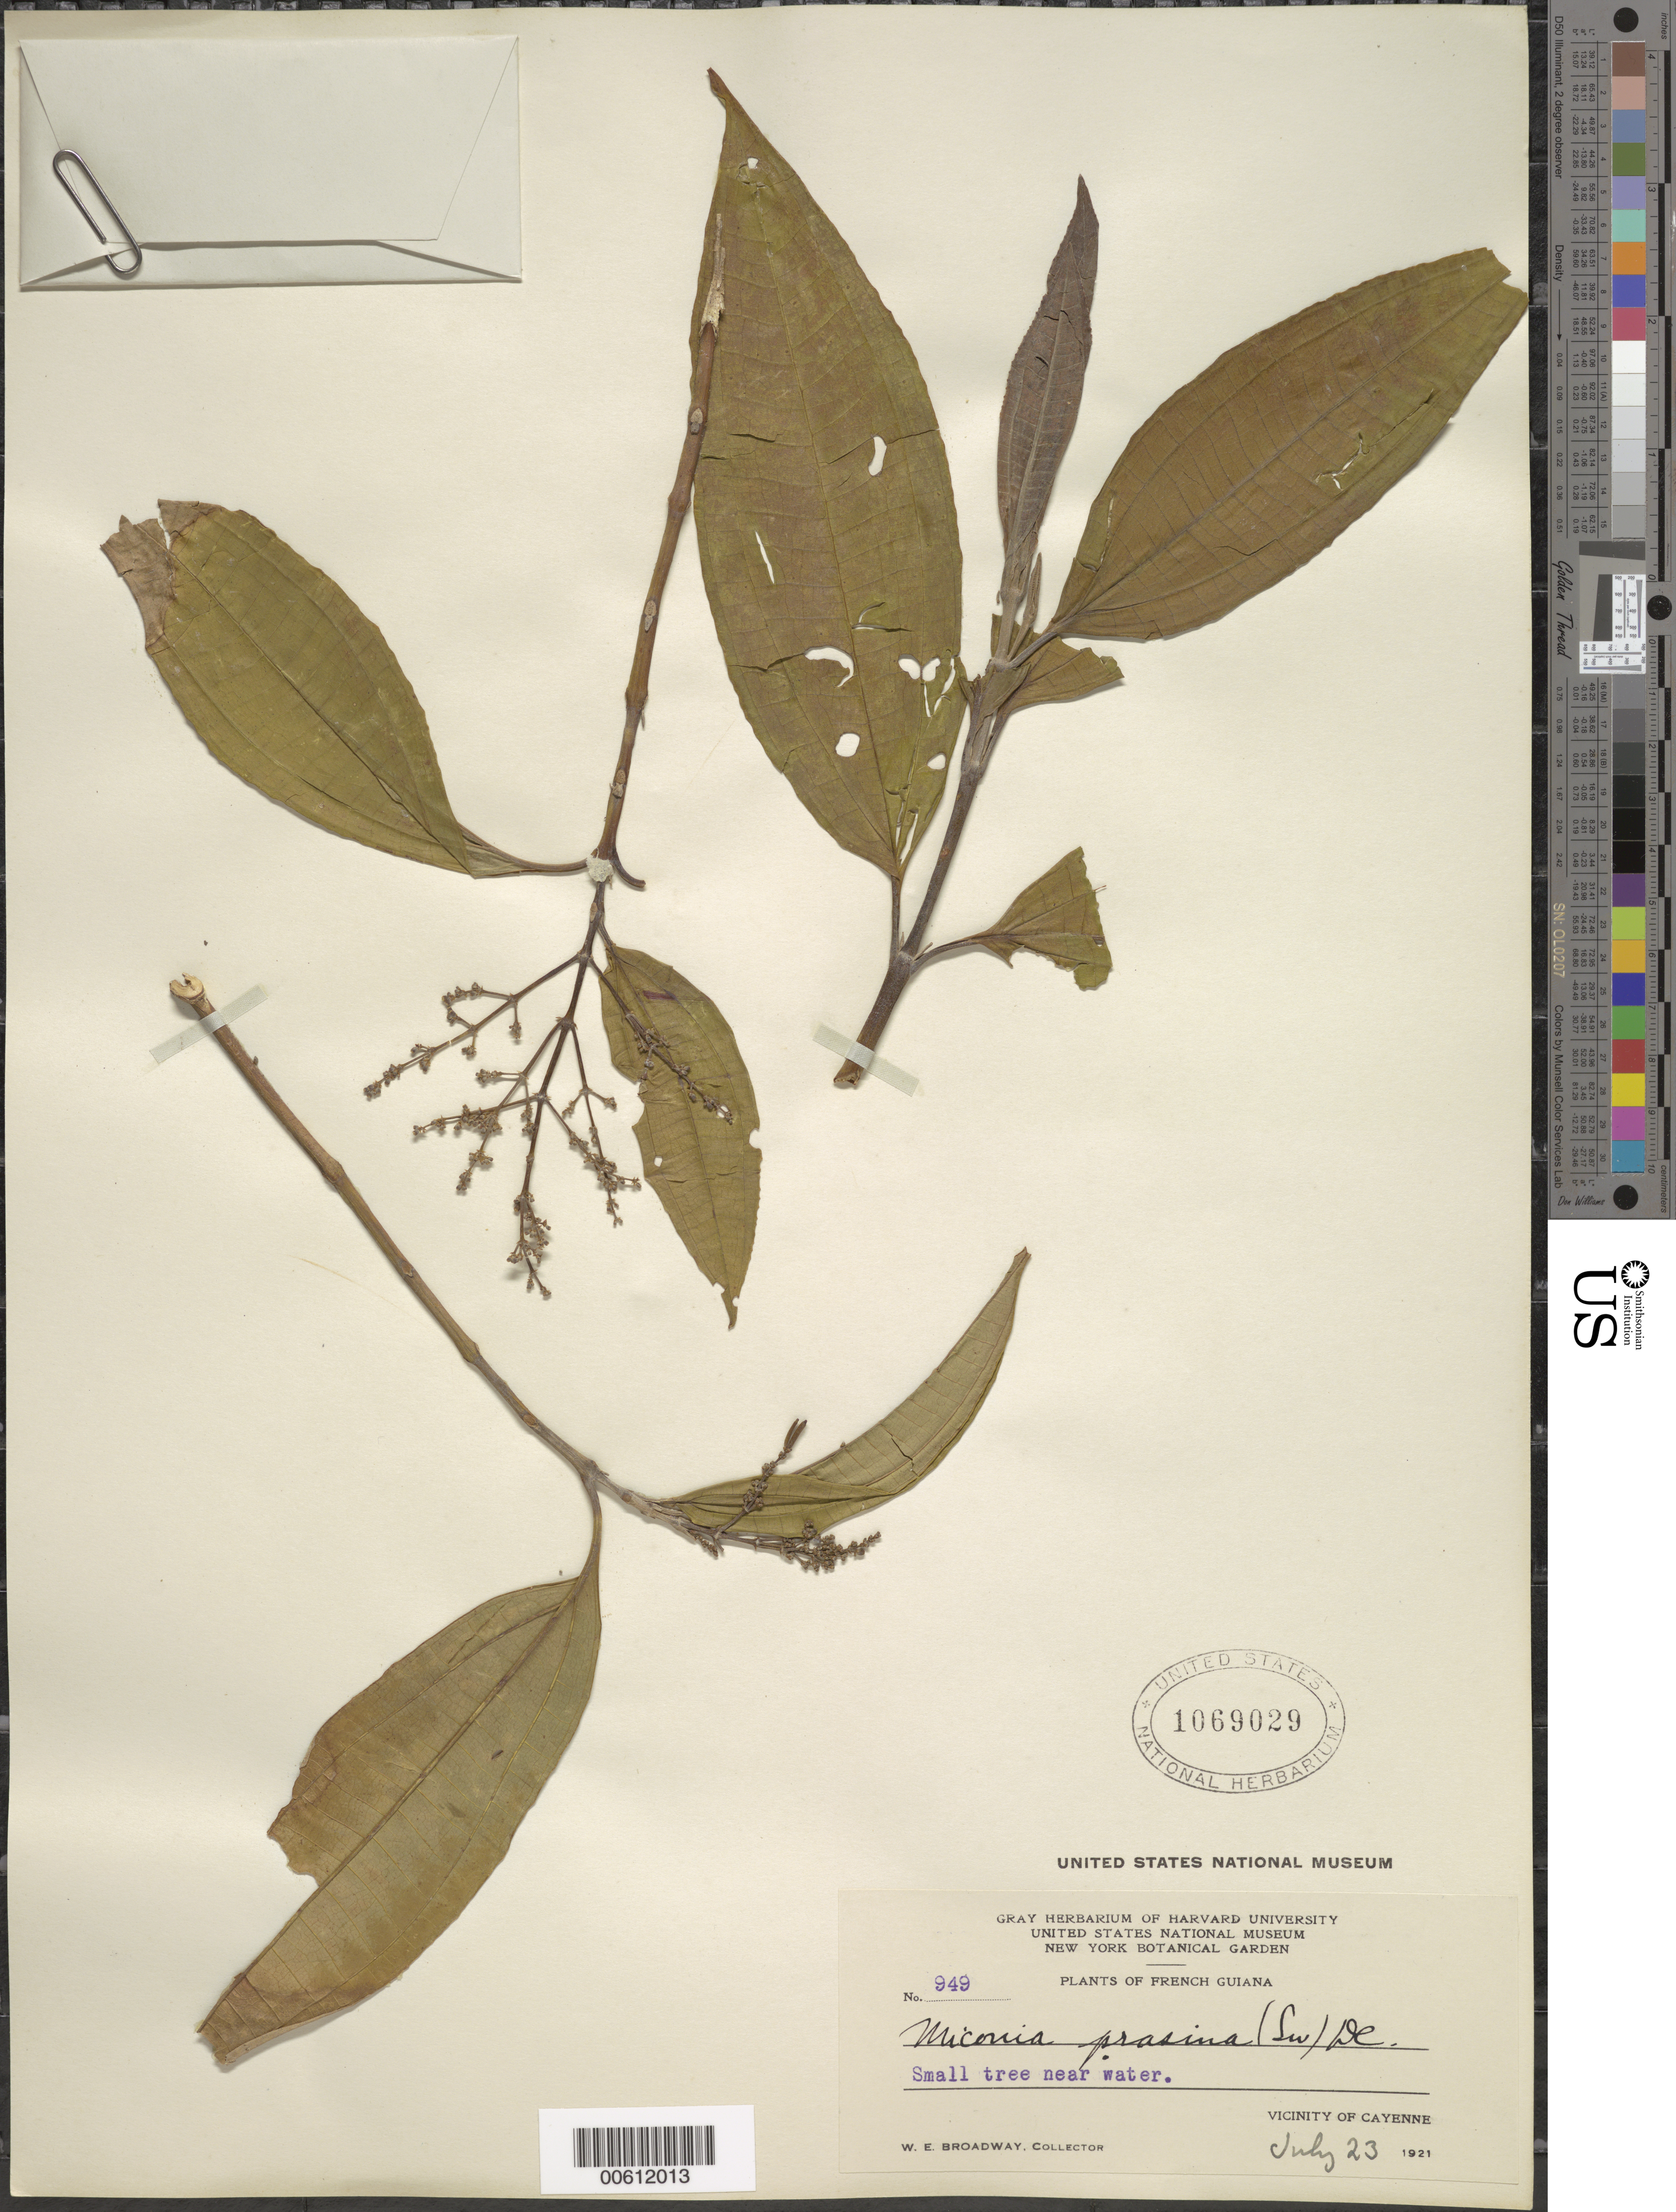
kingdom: Plantae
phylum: Tracheophyta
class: Magnoliopsida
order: Myrtales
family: Melastomataceae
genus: Miconia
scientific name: Miconia prasina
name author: (Sw.) DC.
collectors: W. E. Broadway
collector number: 949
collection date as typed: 23-Jul-21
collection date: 1921-07-23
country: French Guiana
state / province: Cayenne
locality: Cayenne, vic.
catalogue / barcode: US 1069029